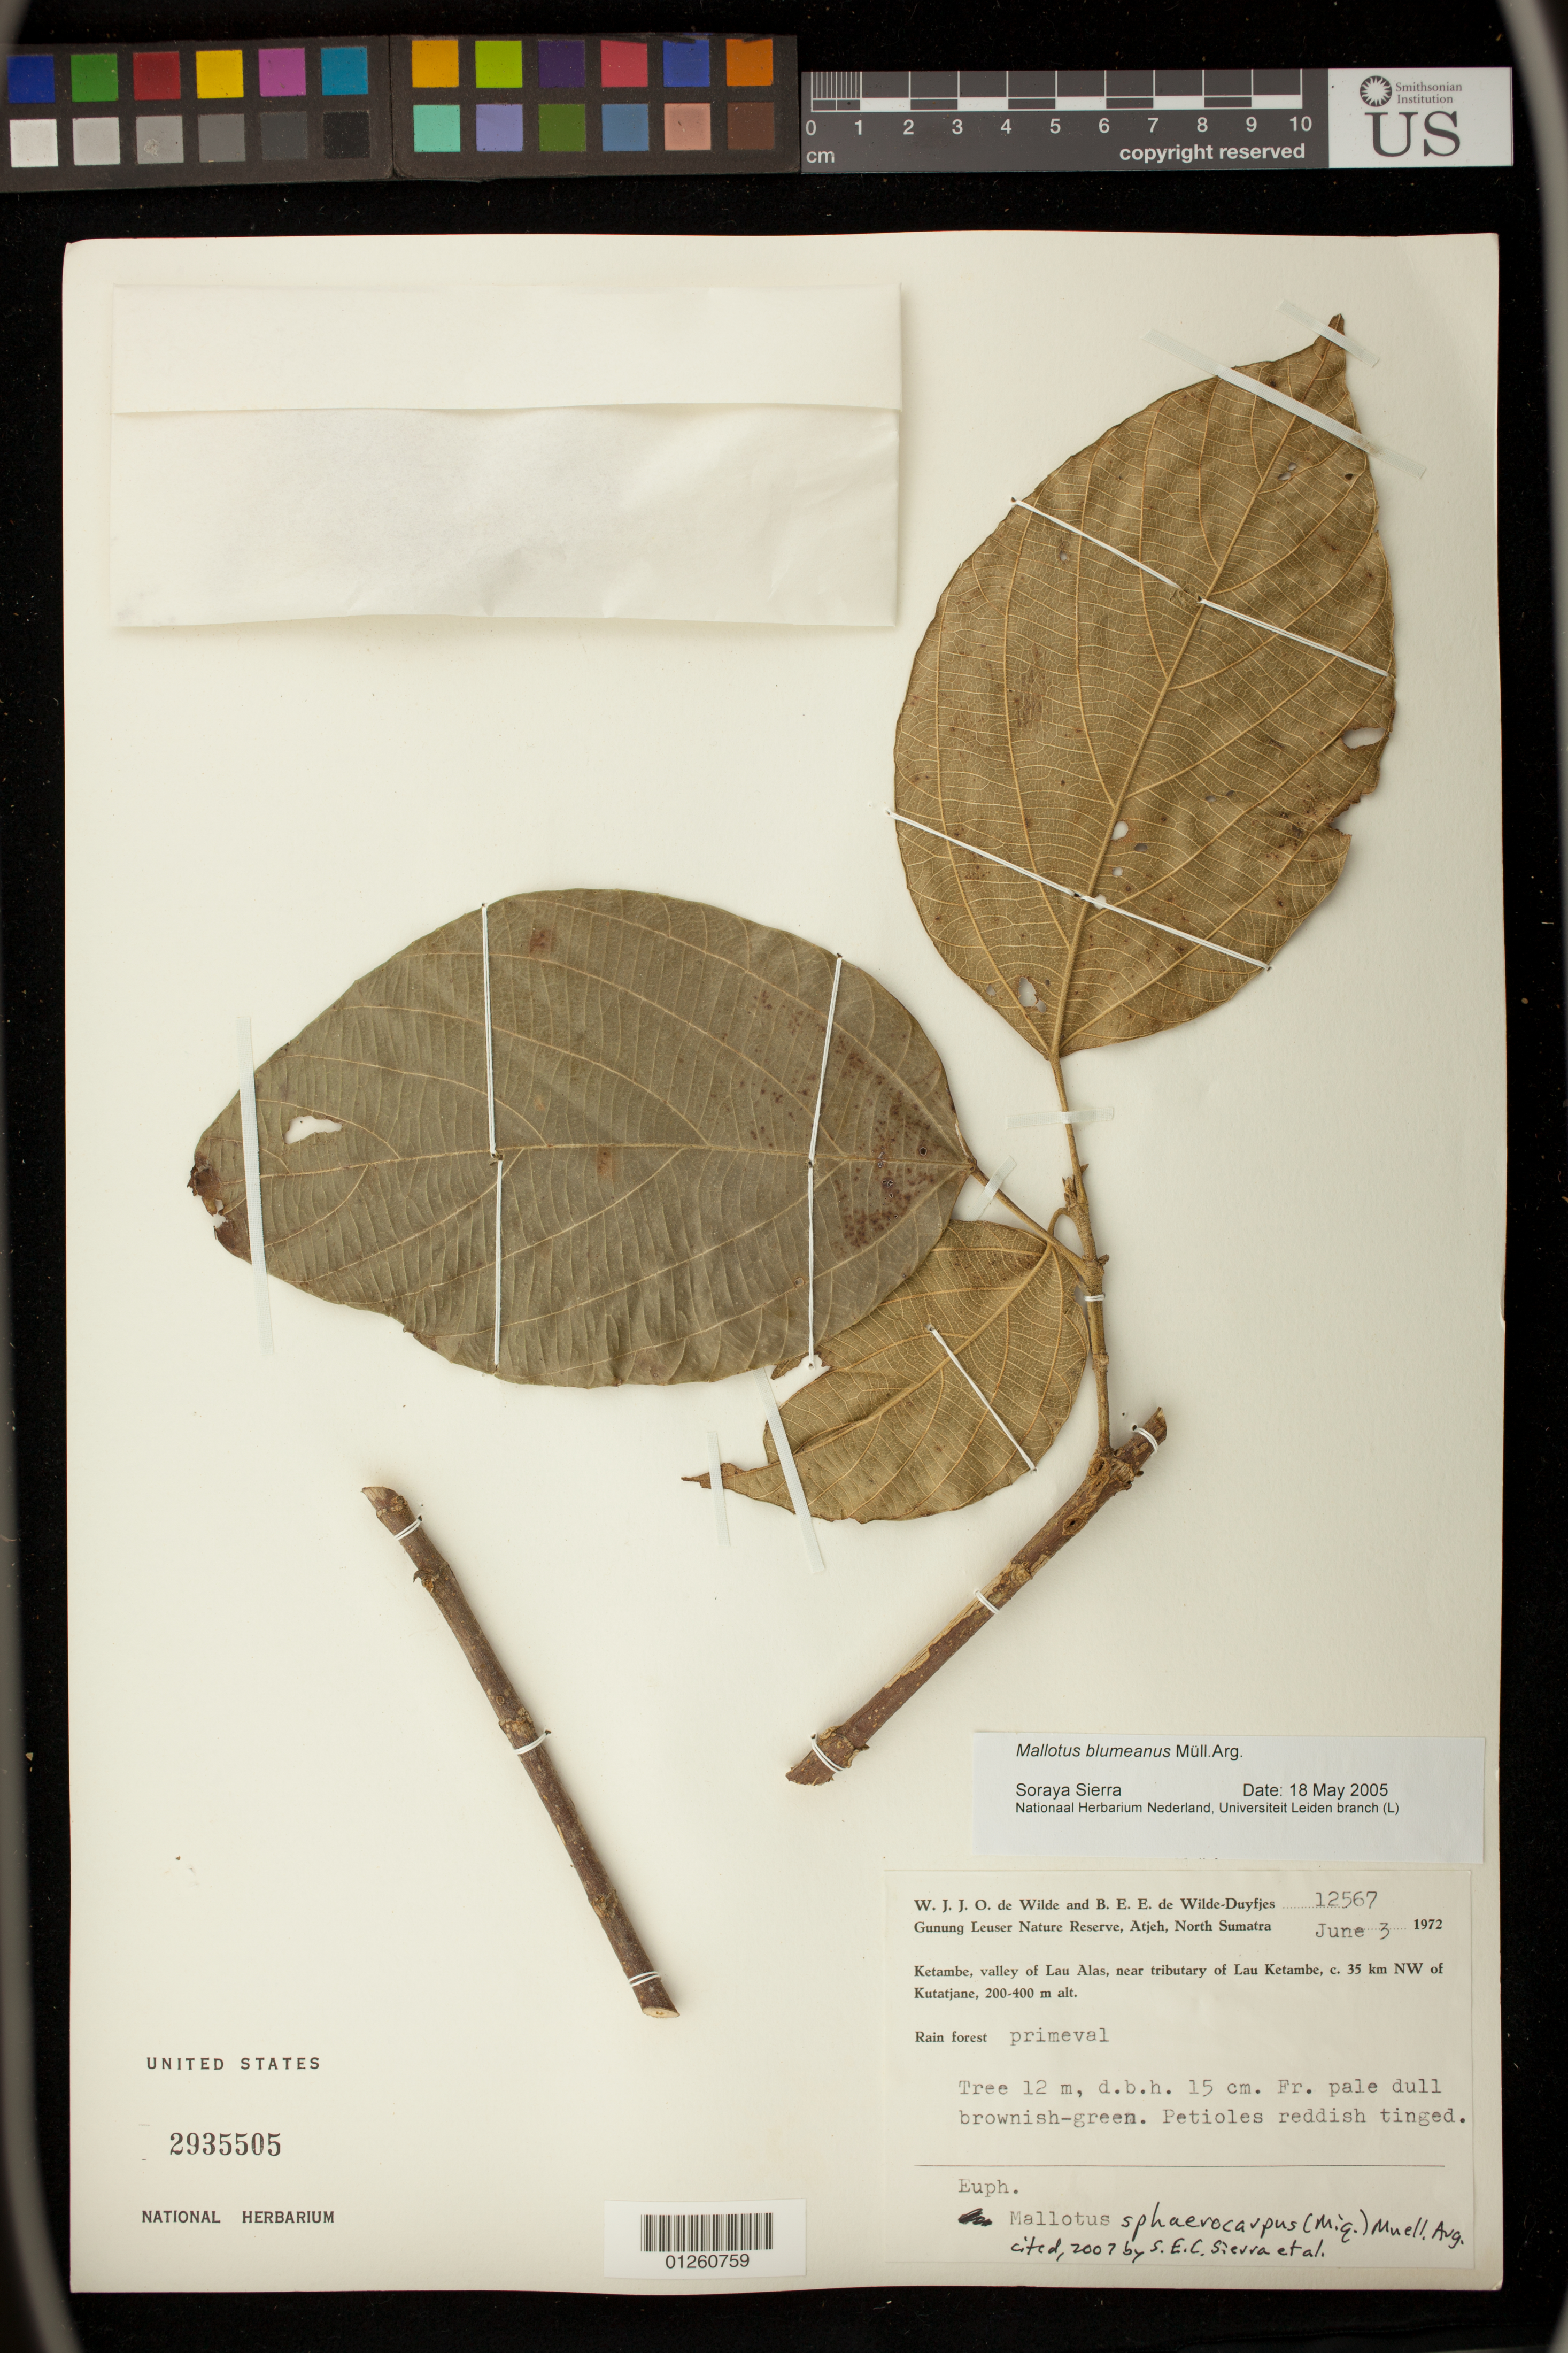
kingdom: Plantae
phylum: Tracheophyta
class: Magnoliopsida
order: Malpighiales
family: Euphorbiaceae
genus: Mallotus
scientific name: Mallotus sphaerocarpus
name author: (Miq.) Müll. Arg.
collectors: W. J. de Wilde & B. E. de Wilde-Duyfjes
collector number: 12567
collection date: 1972-06-03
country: Indonesia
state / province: Sumatra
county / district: Aceh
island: Sumatra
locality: Gunung Leuser Nature Reserve, Atjeh, North Sumatra. Ketambe, valley of Lau Alas, near tributary of Lau Ketambe, c. 35 km NW of Kutatjane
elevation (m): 200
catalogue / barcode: US 2935505